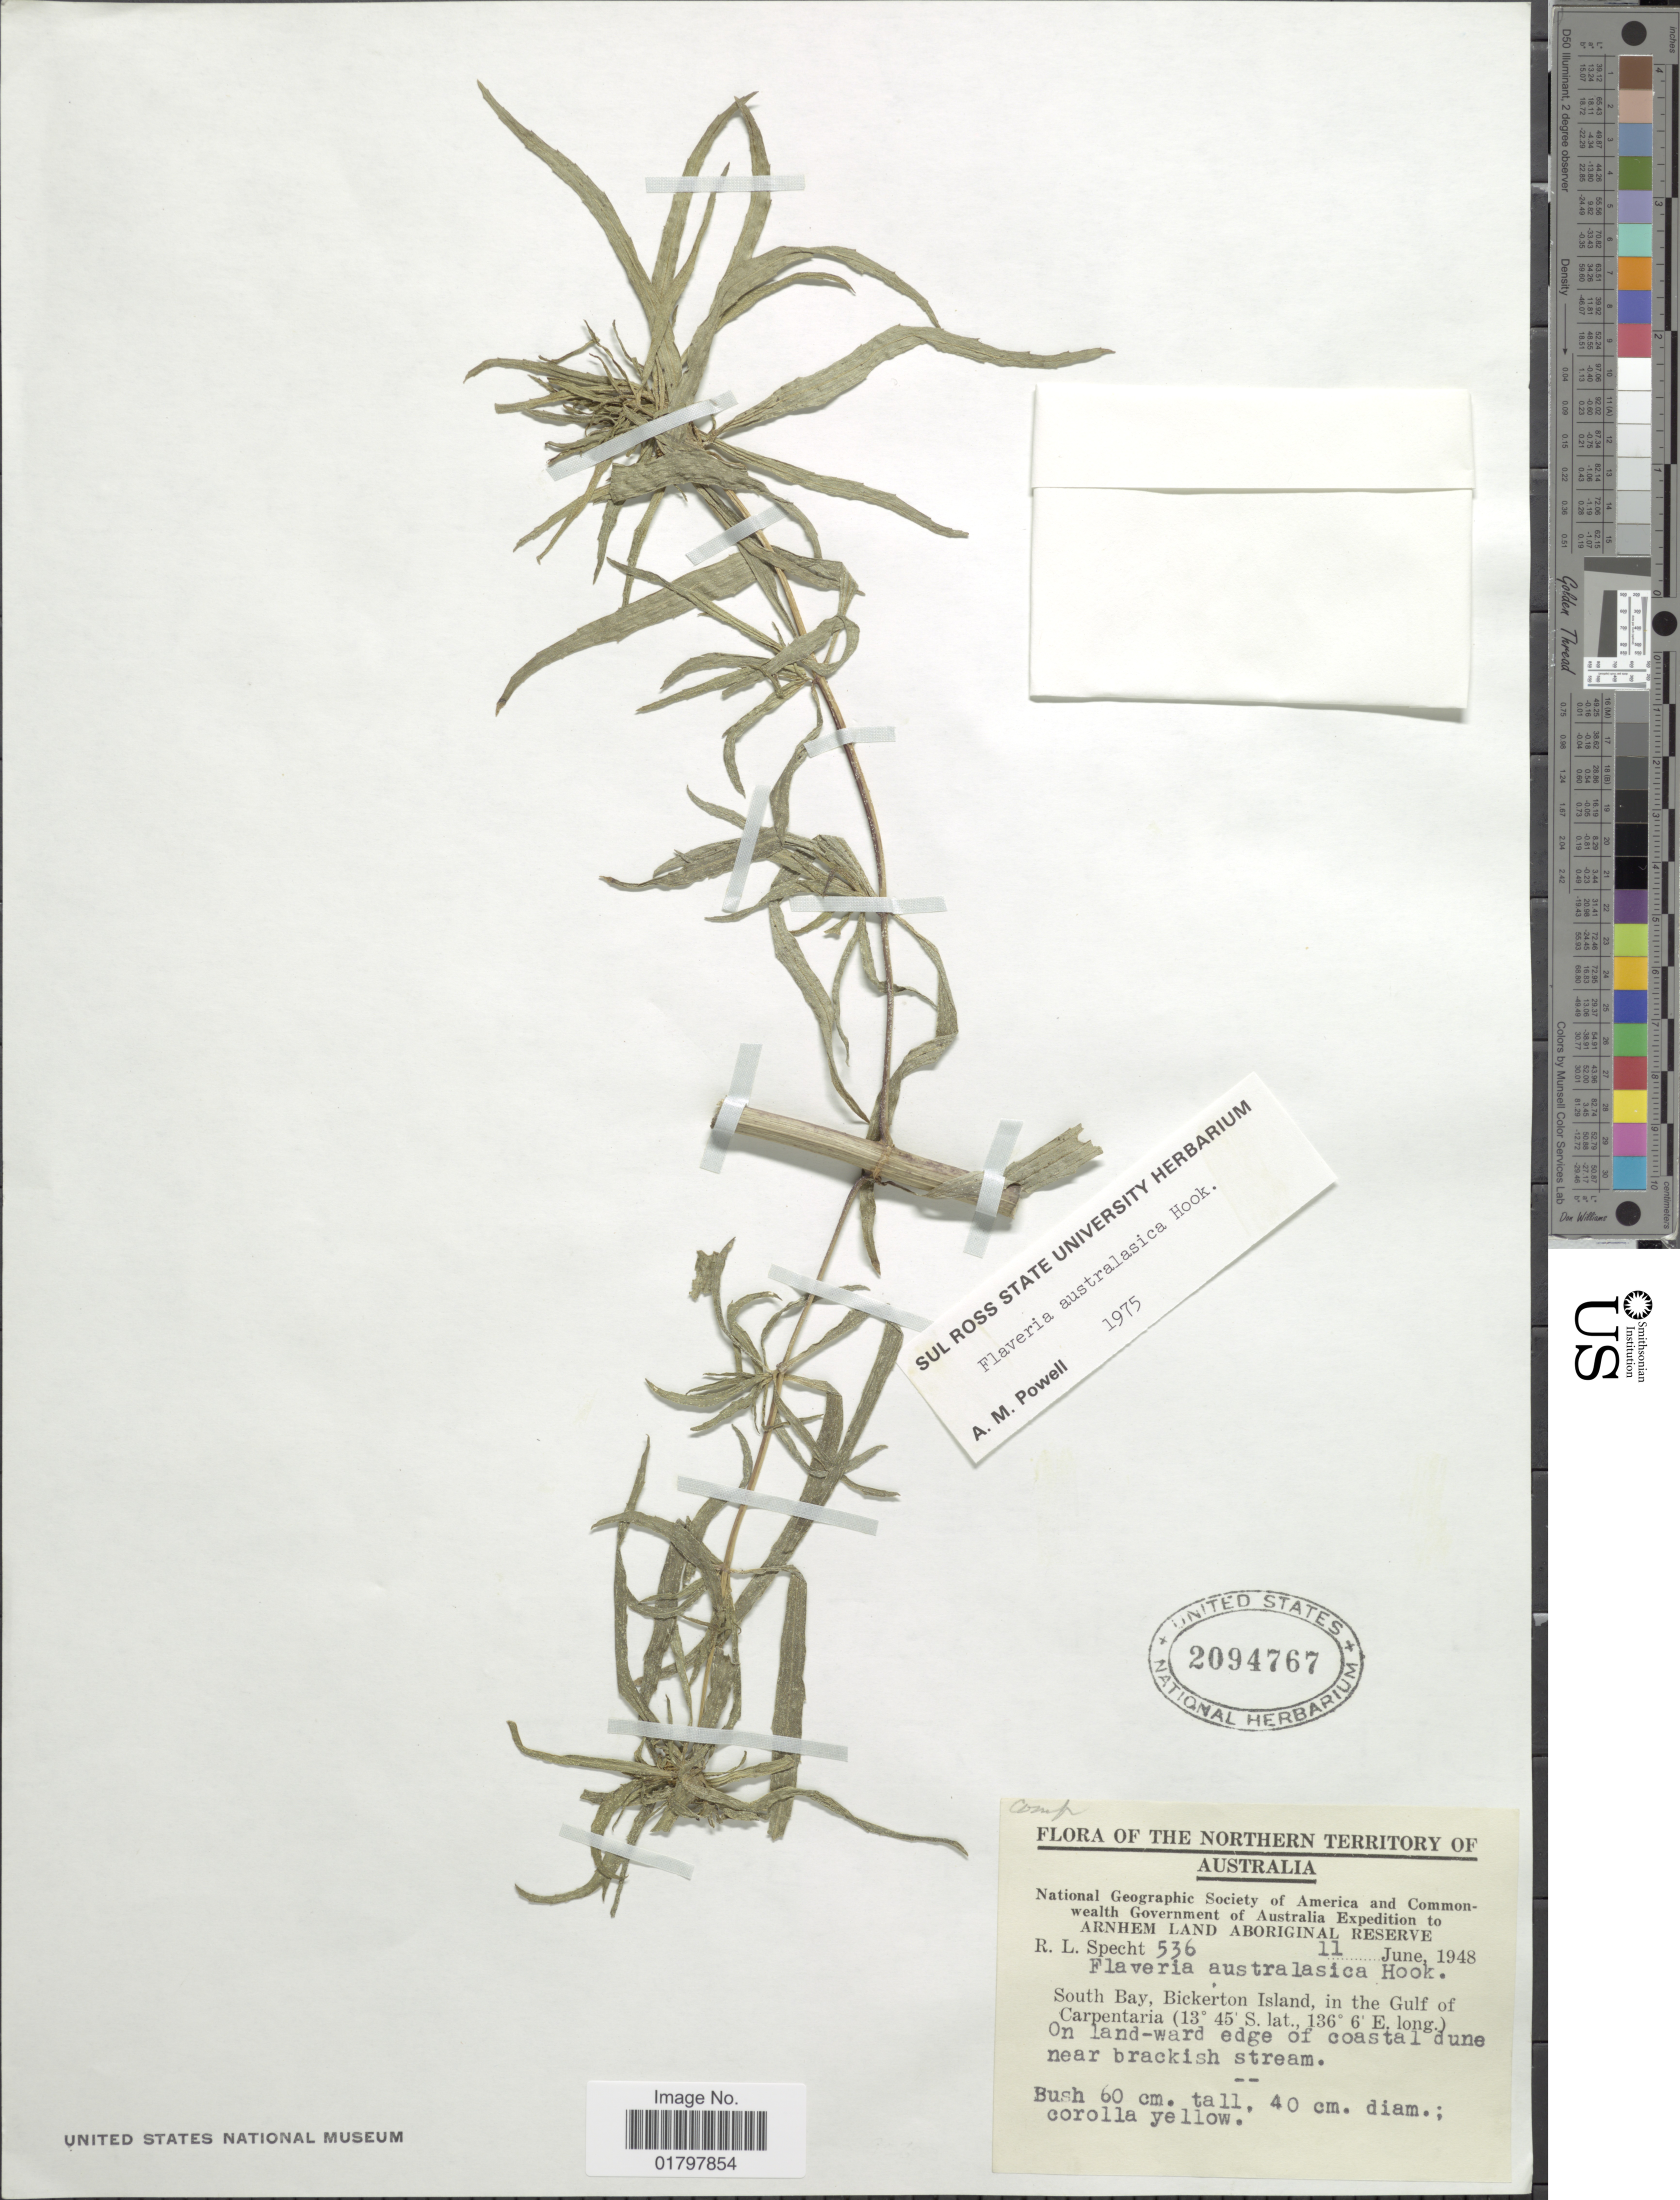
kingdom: Plantae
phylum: Tracheophyta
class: Magnoliopsida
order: Asterales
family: Asteraceae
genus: Flaveria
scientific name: Flaveria trinervia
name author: (Spreng.) C. Mohr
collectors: R. L. Specht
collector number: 536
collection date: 1948-06-11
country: Australia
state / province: Northern Territory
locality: South Bay, Bickerton Island, in the Gulf of Carpentaria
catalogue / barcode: US 2094767